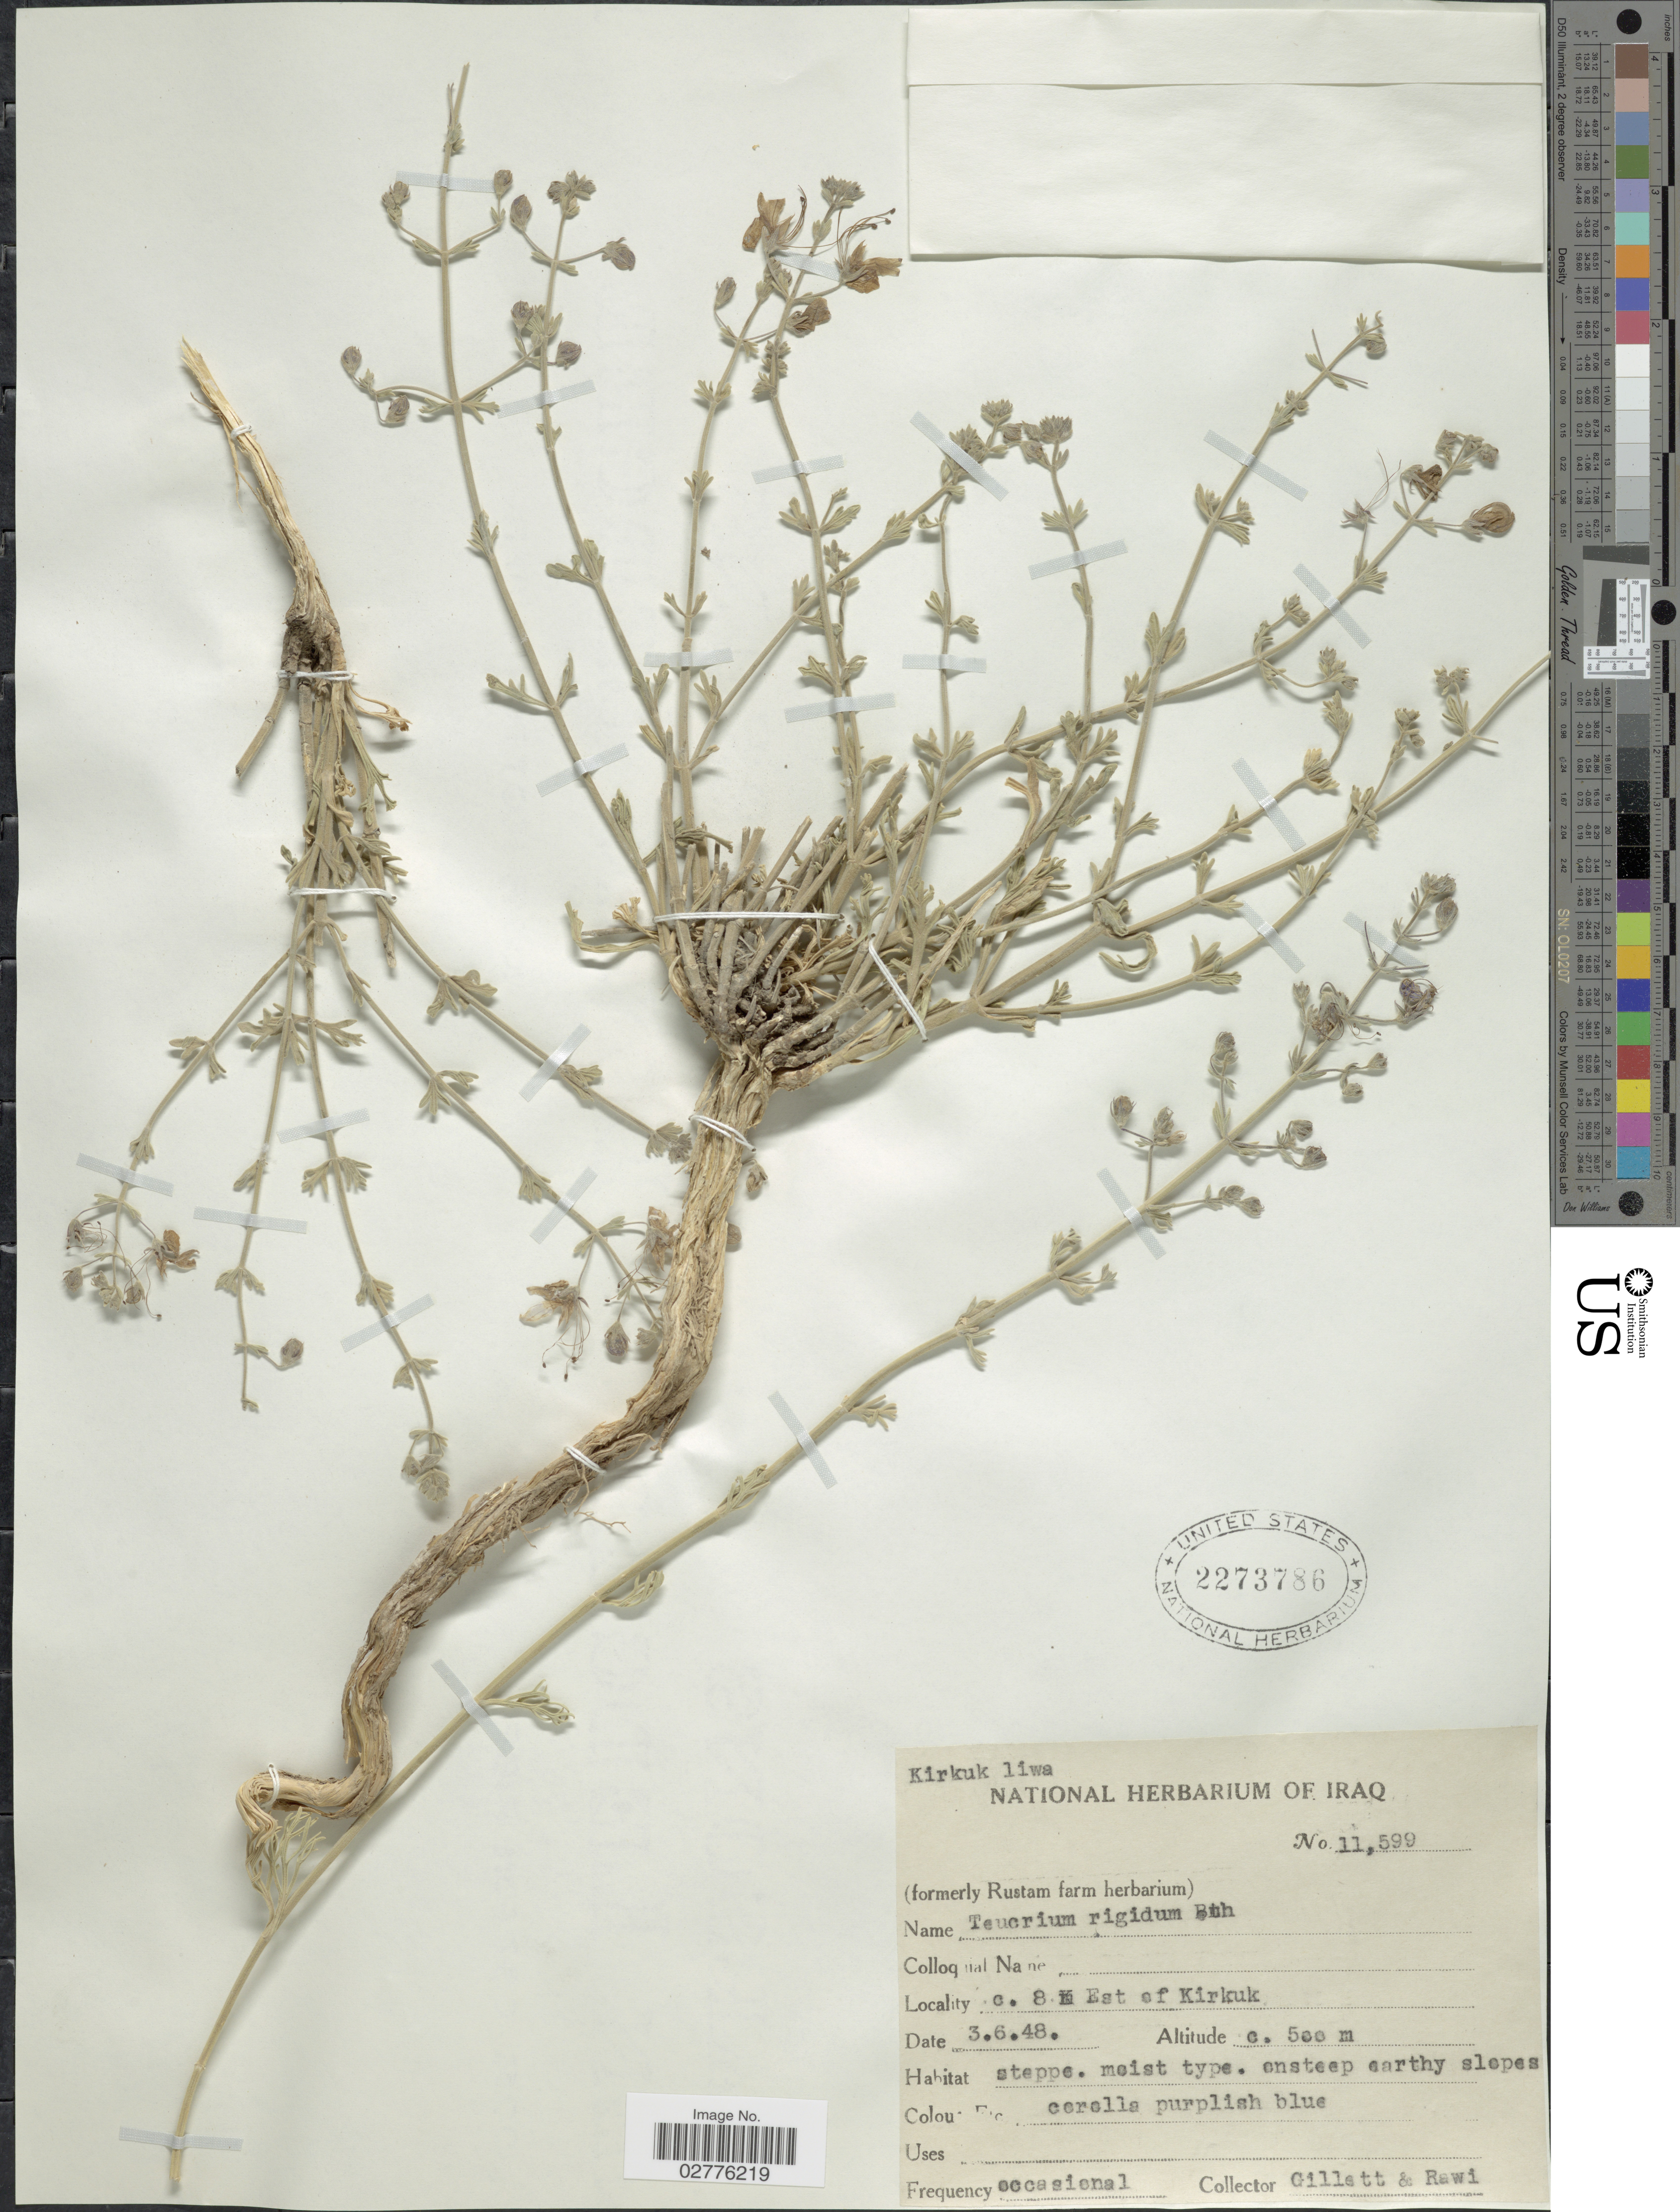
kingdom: Plantae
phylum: Tracheophyta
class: Magnoliopsida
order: Lamiales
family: Lamiaceae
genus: Teucrium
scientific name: Teucrium rigidum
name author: Benth.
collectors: Gillett, -- & -. Rawi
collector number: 11599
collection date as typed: Transcribed d/m/y: 3/6/48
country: Iraq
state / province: Kirkūk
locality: C. 8 K Est of Kirkuk. Kirkuk liwa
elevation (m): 500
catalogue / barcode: US 2273786